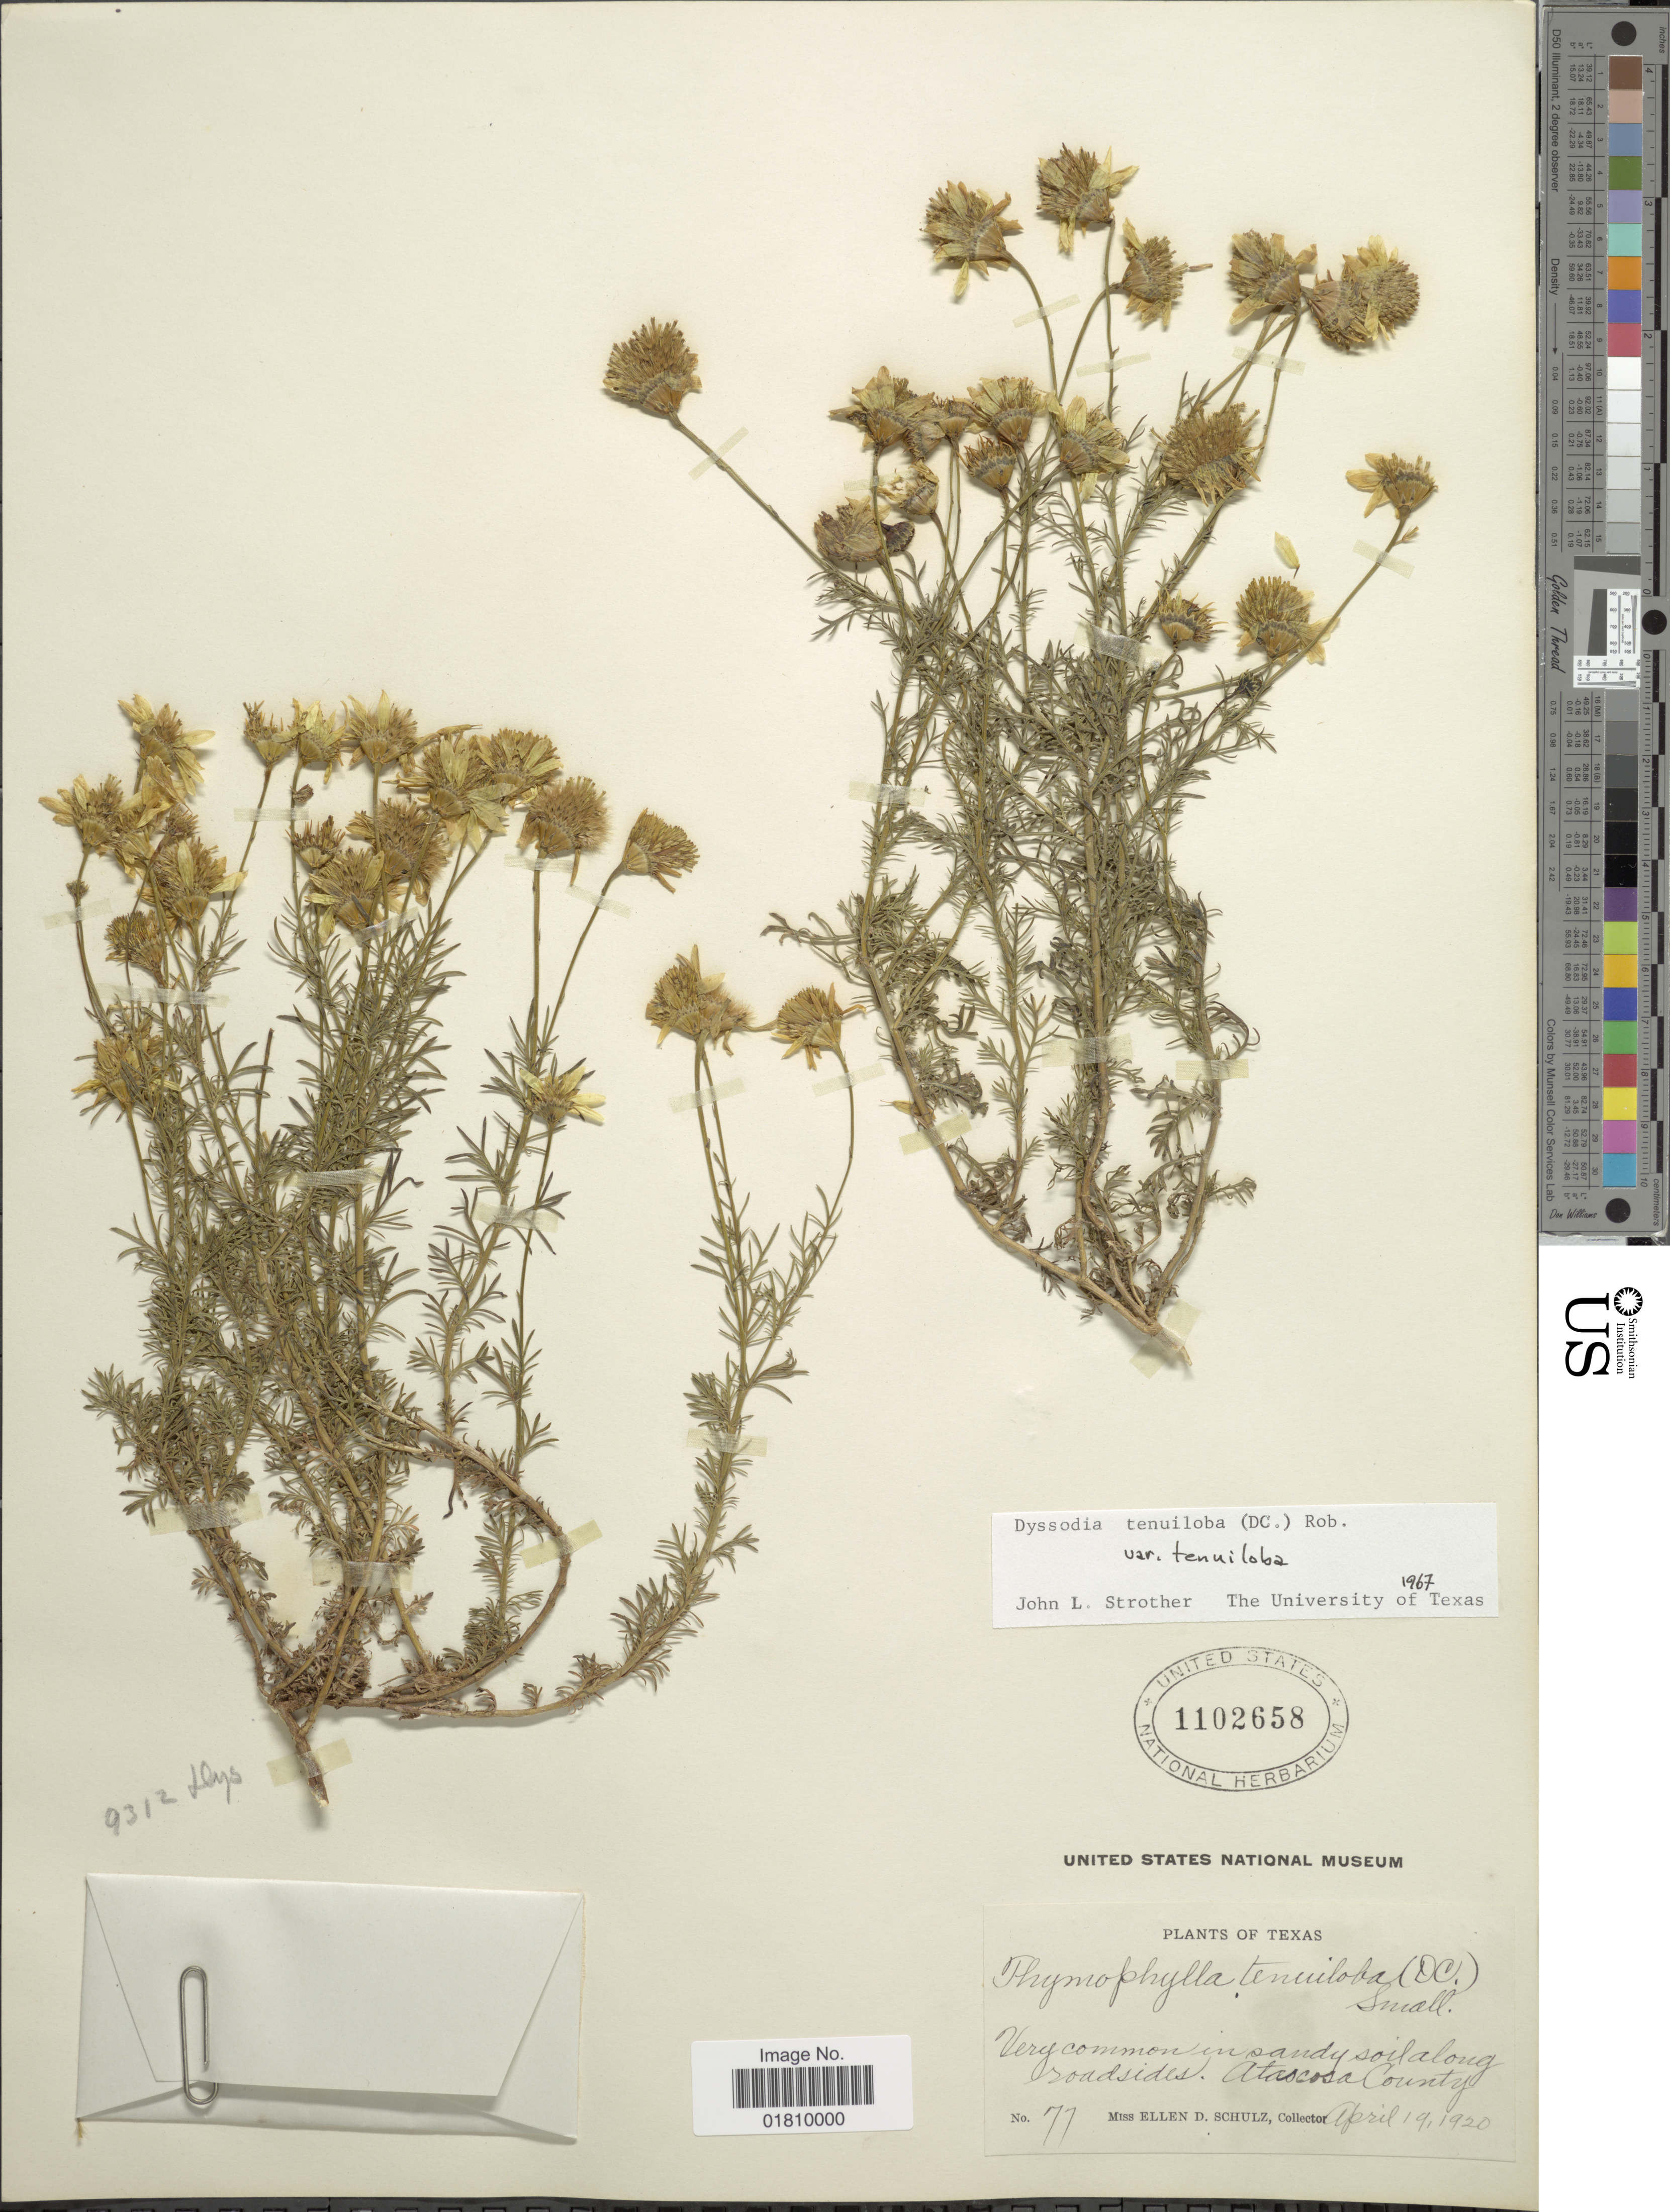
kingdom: Plantae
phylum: Tracheophyta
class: Magnoliopsida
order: Asterales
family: Asteraceae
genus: Thymophylla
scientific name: Thymophylla tenuiloba var. tenuiloba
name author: (DC.) Small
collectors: E. D. Schulz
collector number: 77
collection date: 1920-04-19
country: United States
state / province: Texas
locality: Very common in a sandy soil along roadsides, Atascosa County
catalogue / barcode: US 1102658